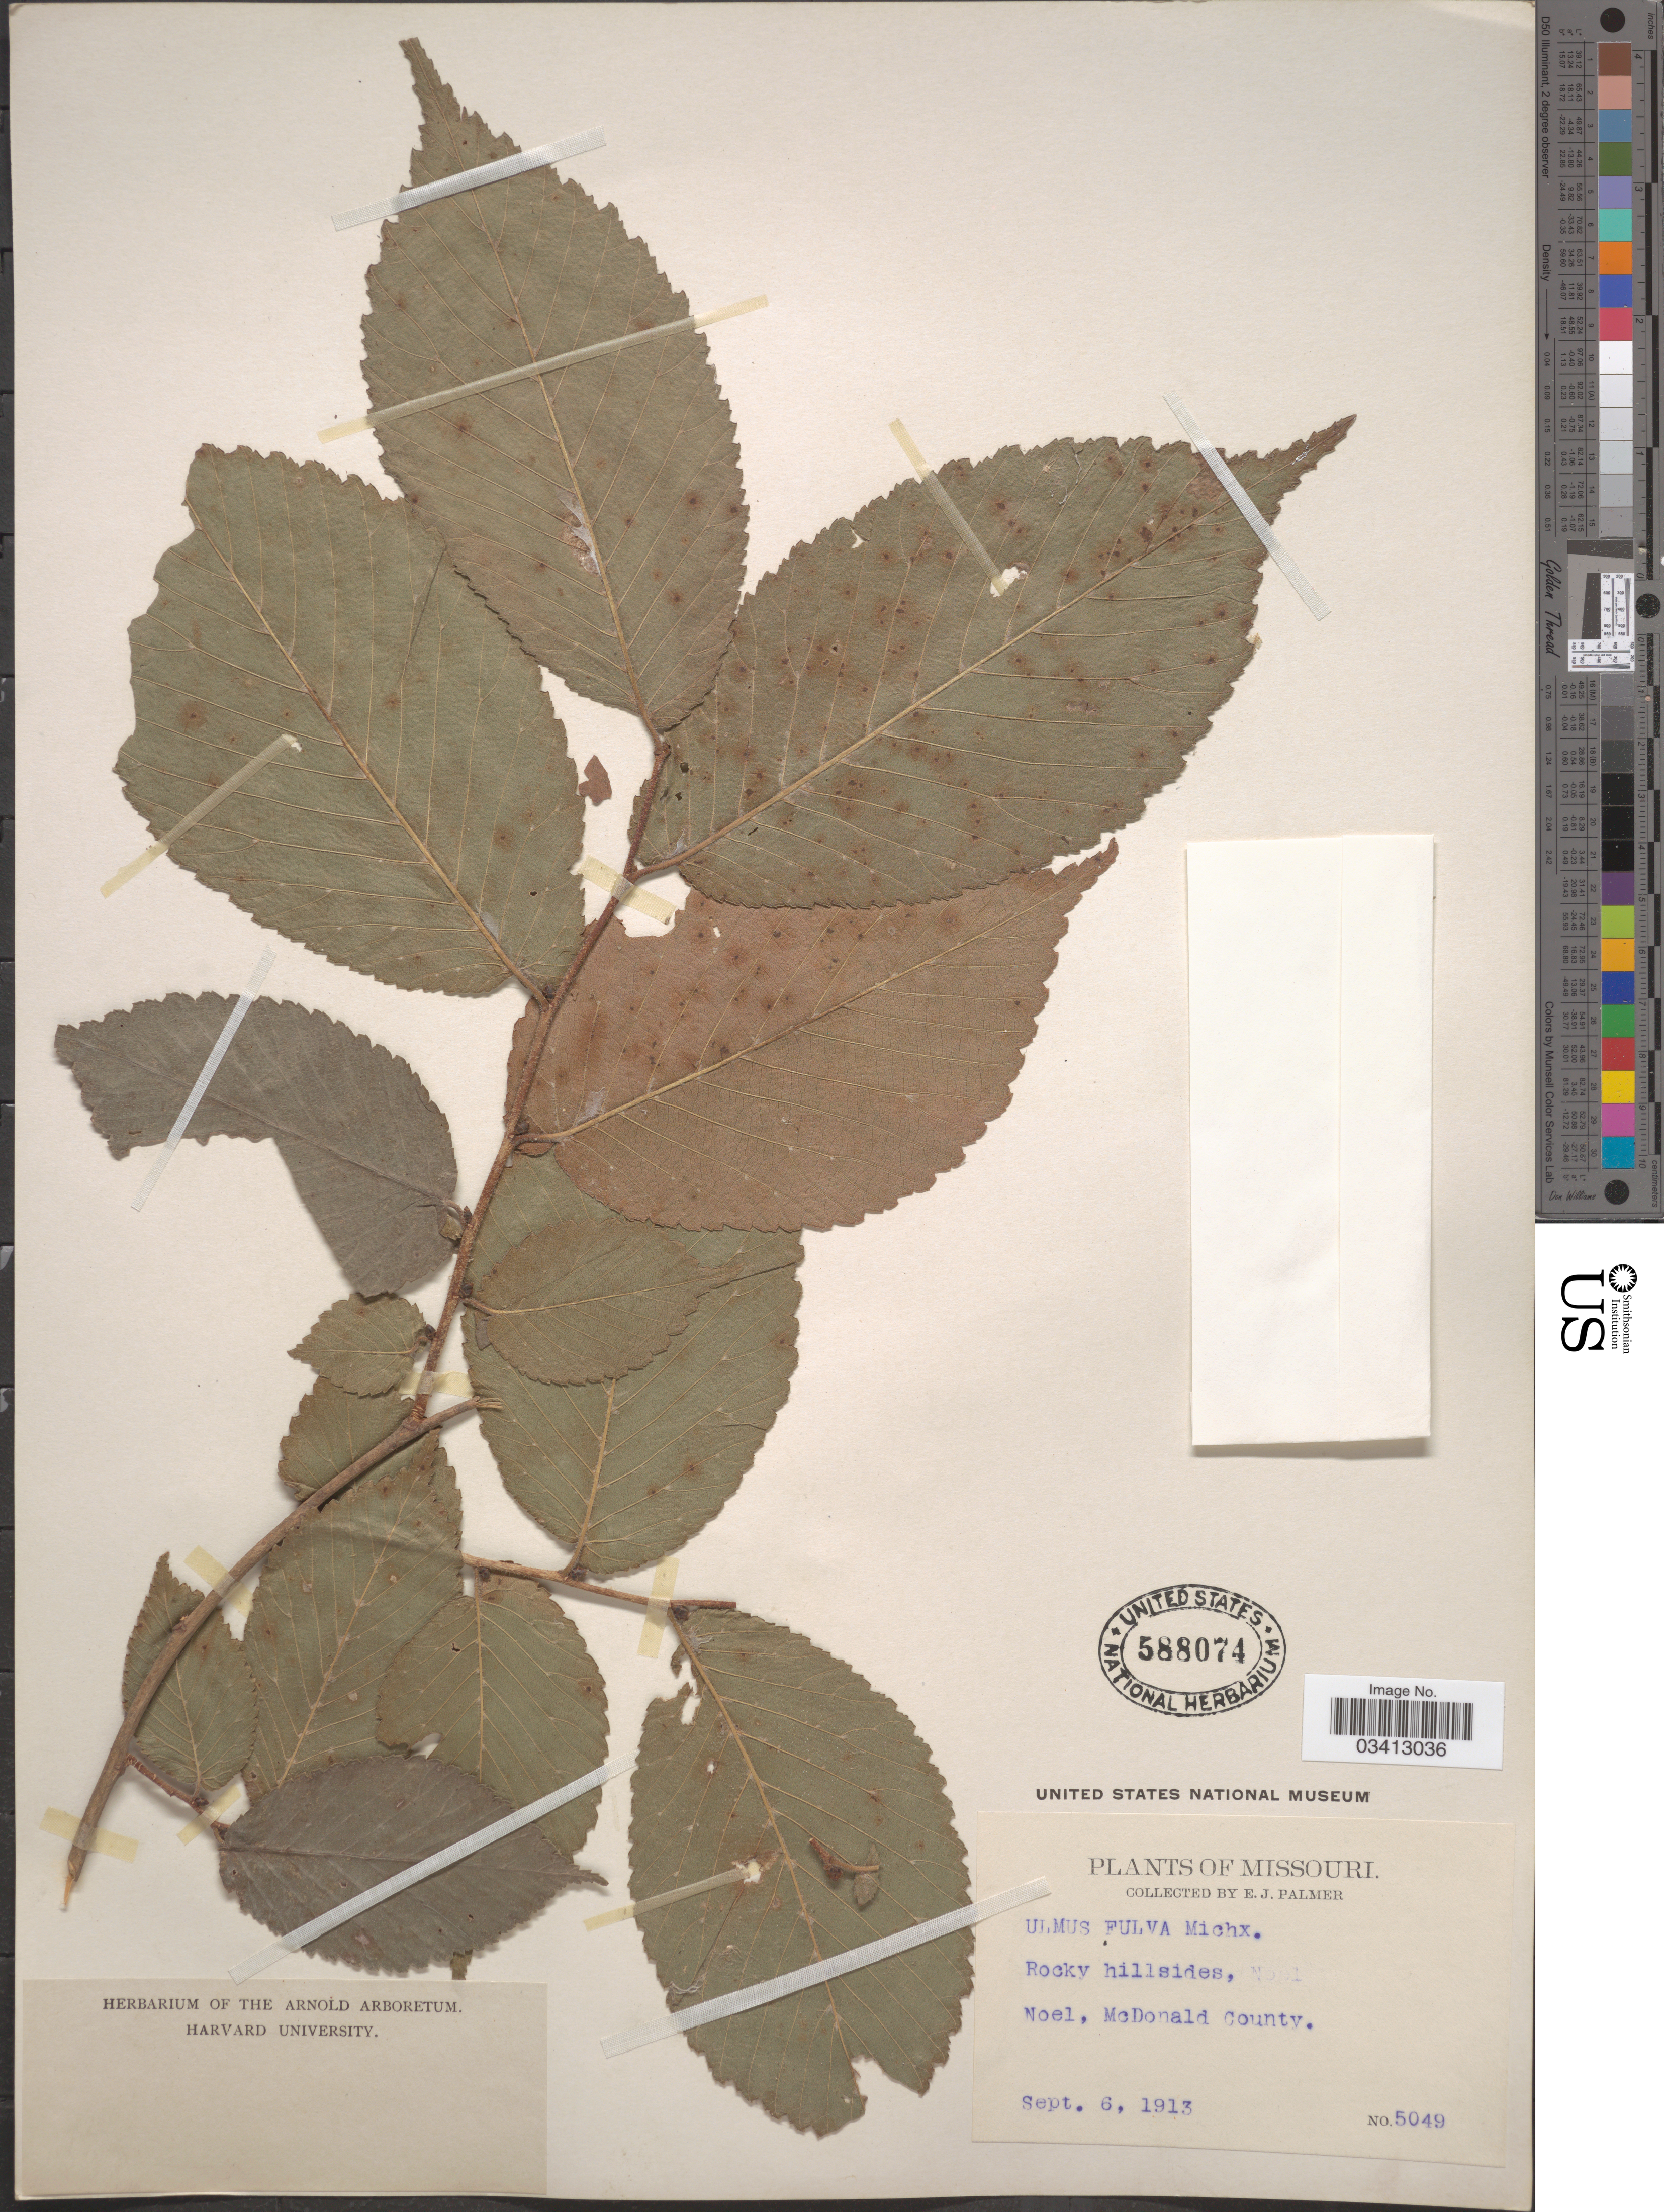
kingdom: Plantae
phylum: Tracheophyta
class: Magnoliopsida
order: Rosales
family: Ulmaceae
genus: Ulmus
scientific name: Ulmus rubra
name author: Muhl.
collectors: E. J. Palmer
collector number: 5049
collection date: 1913-09-06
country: United States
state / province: Missouri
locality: Noel, McDonald County.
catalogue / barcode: US 588074